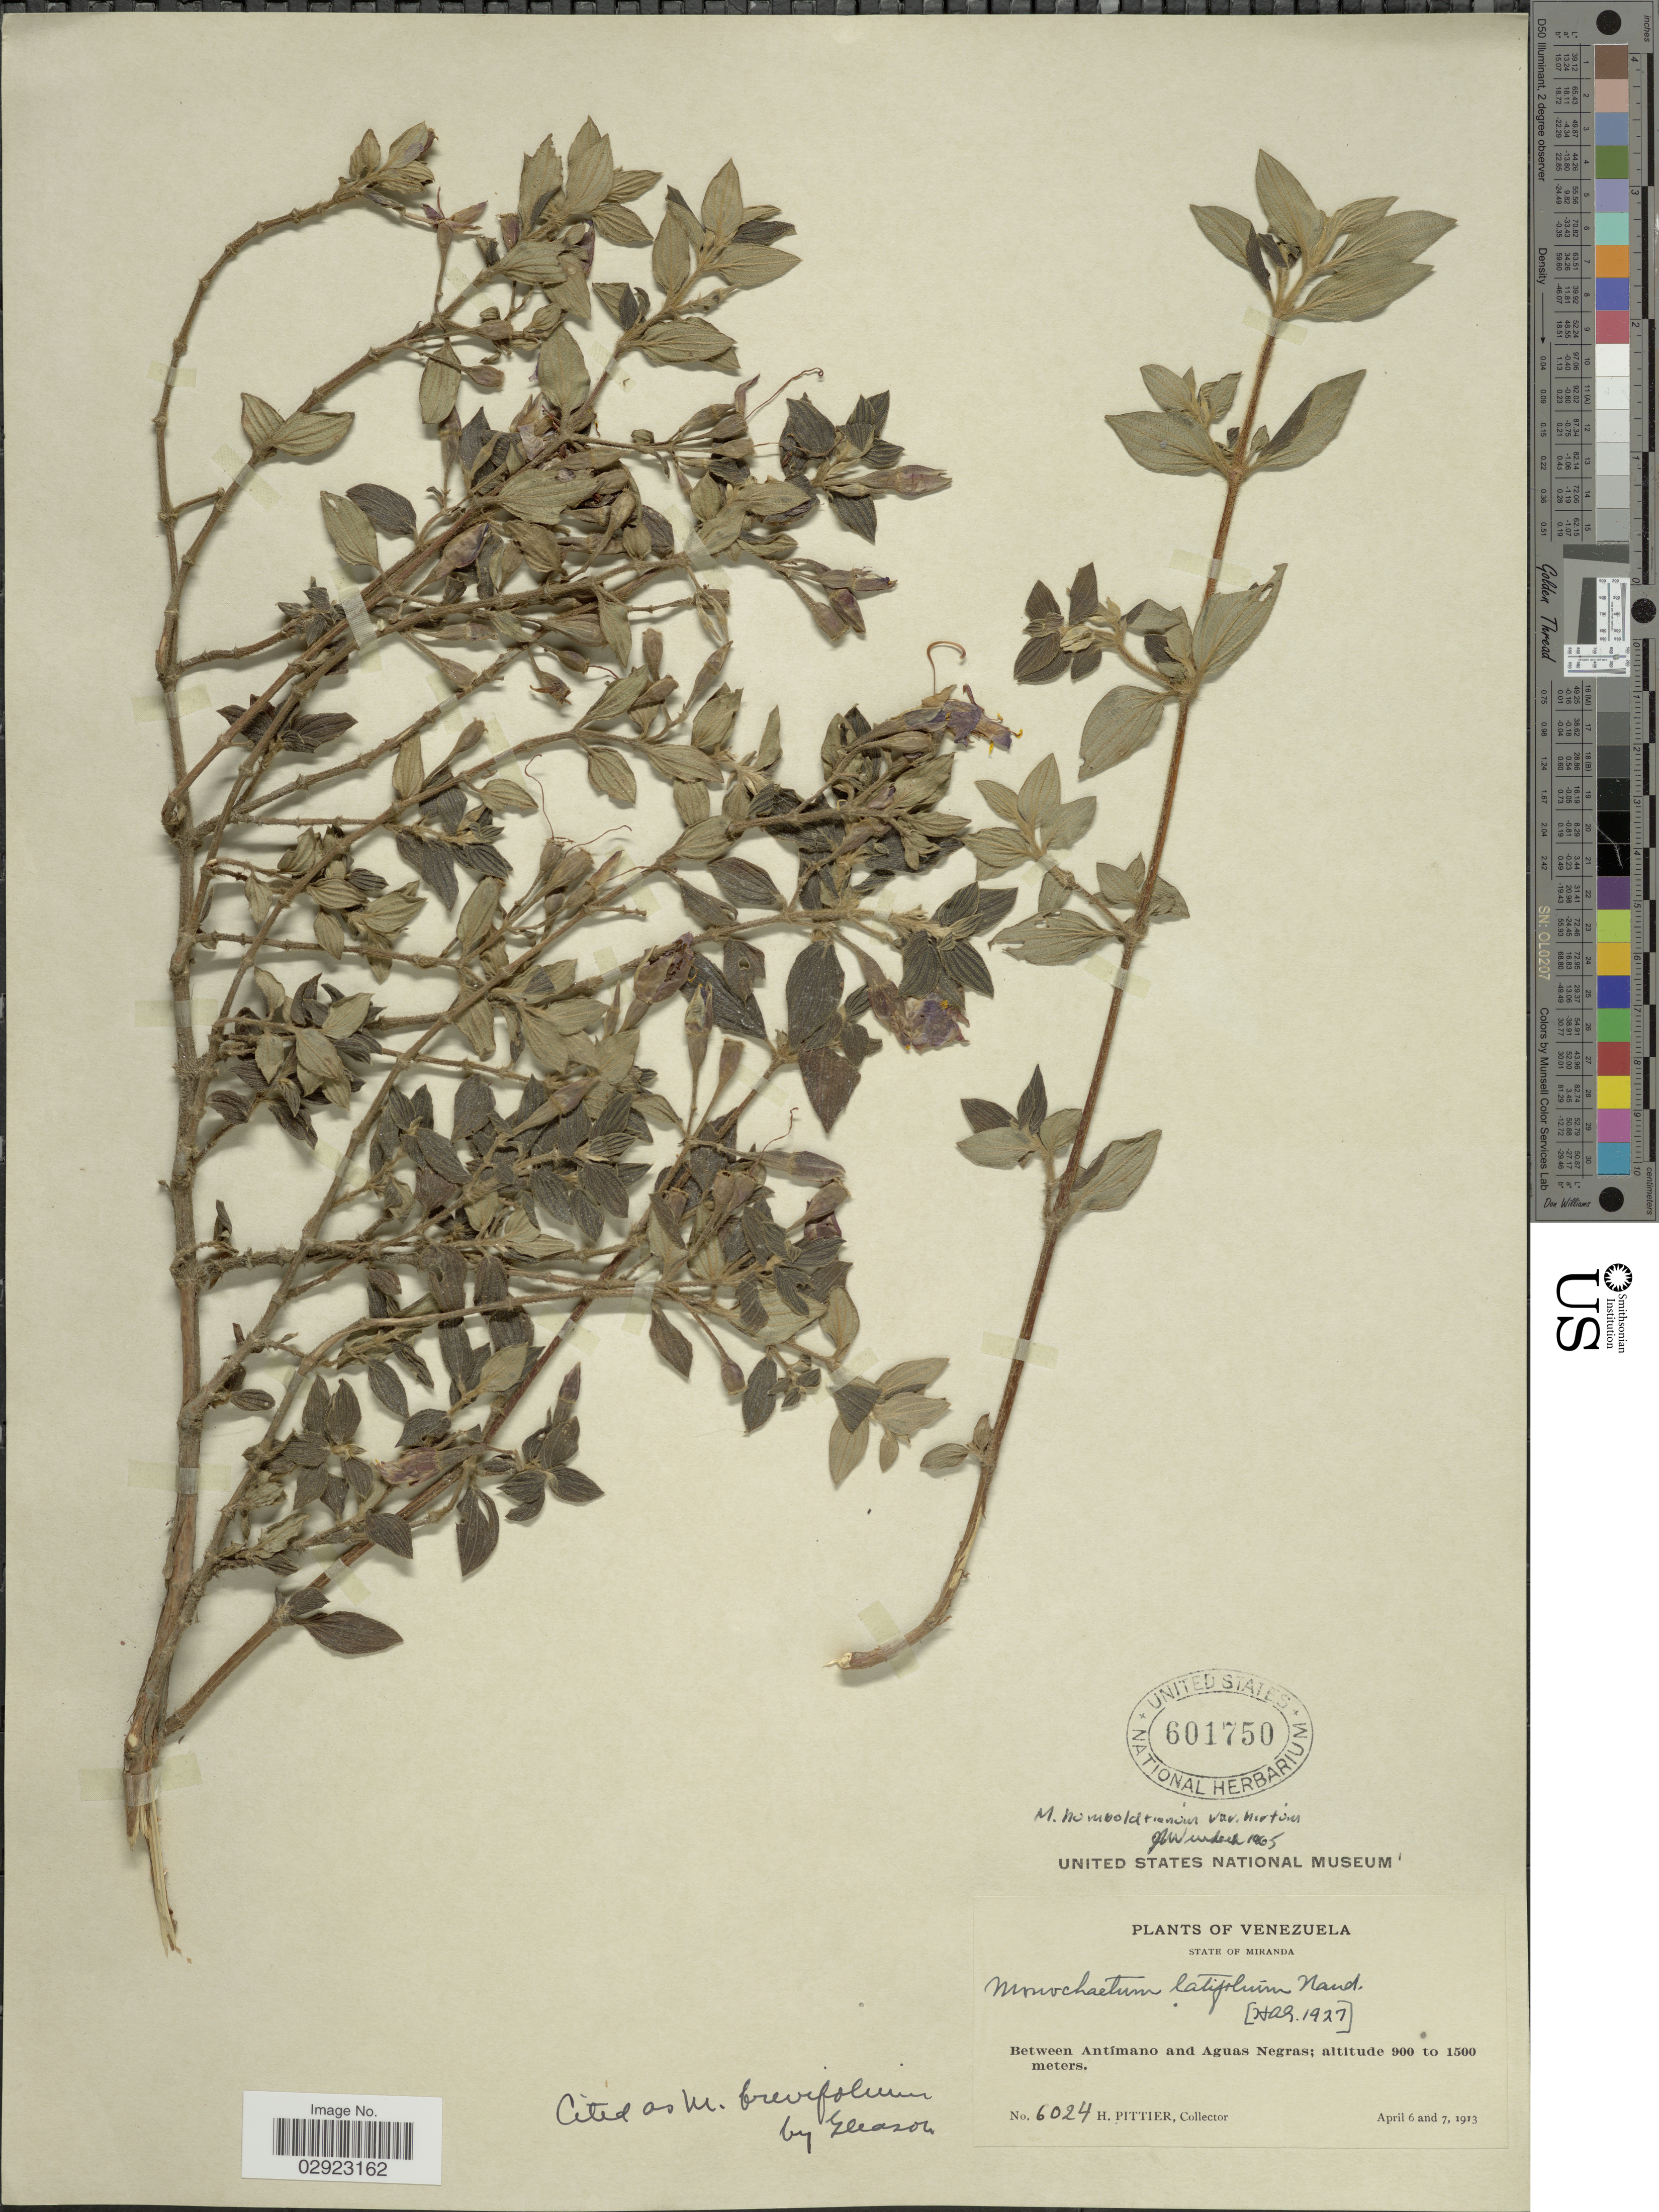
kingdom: Plantae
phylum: Tracheophyta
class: Magnoliopsida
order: Myrtales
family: Melastomataceae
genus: Monochaetum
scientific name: Monochaetum humboldtianum var. hirtum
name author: Wurdack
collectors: H. F. Pittier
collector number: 6024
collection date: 1913-04-06/1913-04-07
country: Venezuela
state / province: Miranda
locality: Between Antímano and Aguas Negras.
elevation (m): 900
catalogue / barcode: US 601750